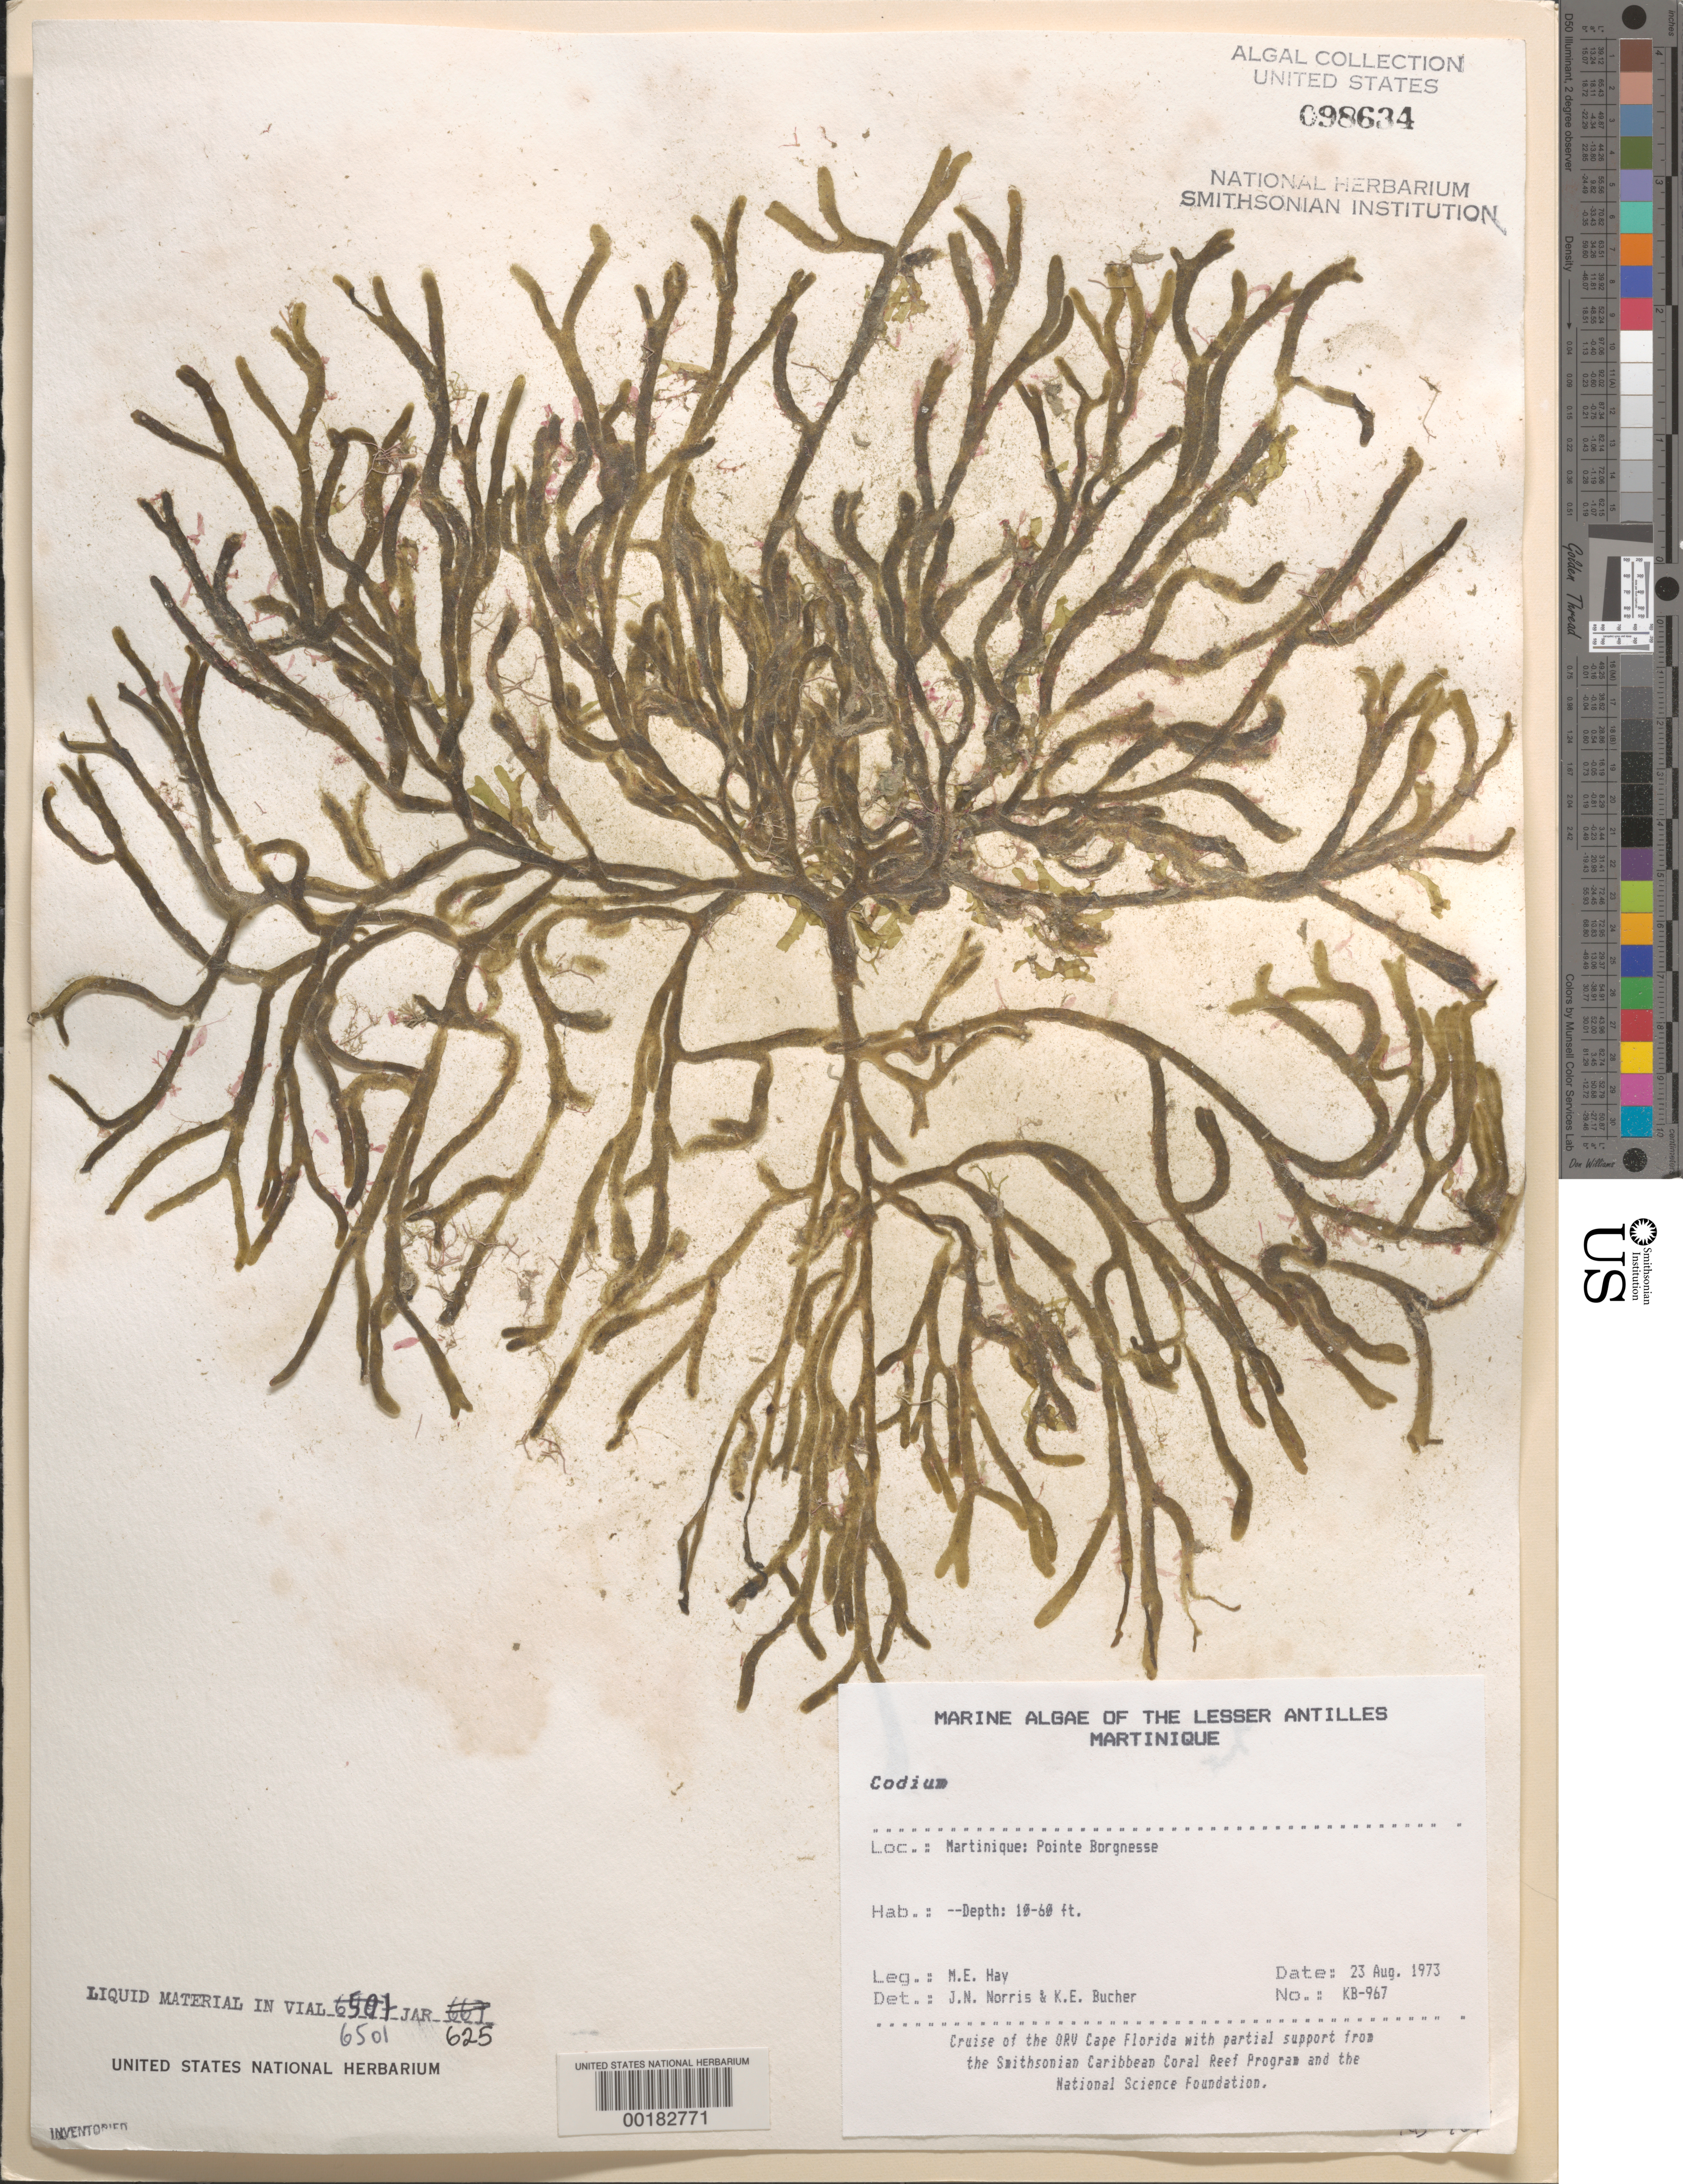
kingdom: Plantae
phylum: Chlorophyta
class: Ulvophyceae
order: Bryopsidales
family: Codiaceae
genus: Codium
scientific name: Codium sp.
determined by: Norris, J. N.; Bucher, K. E.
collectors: M. E. Hay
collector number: KB-967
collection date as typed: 23 Aug 1985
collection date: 1985-08-23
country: Martinique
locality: Pointe Borgnesse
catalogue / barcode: US 98634